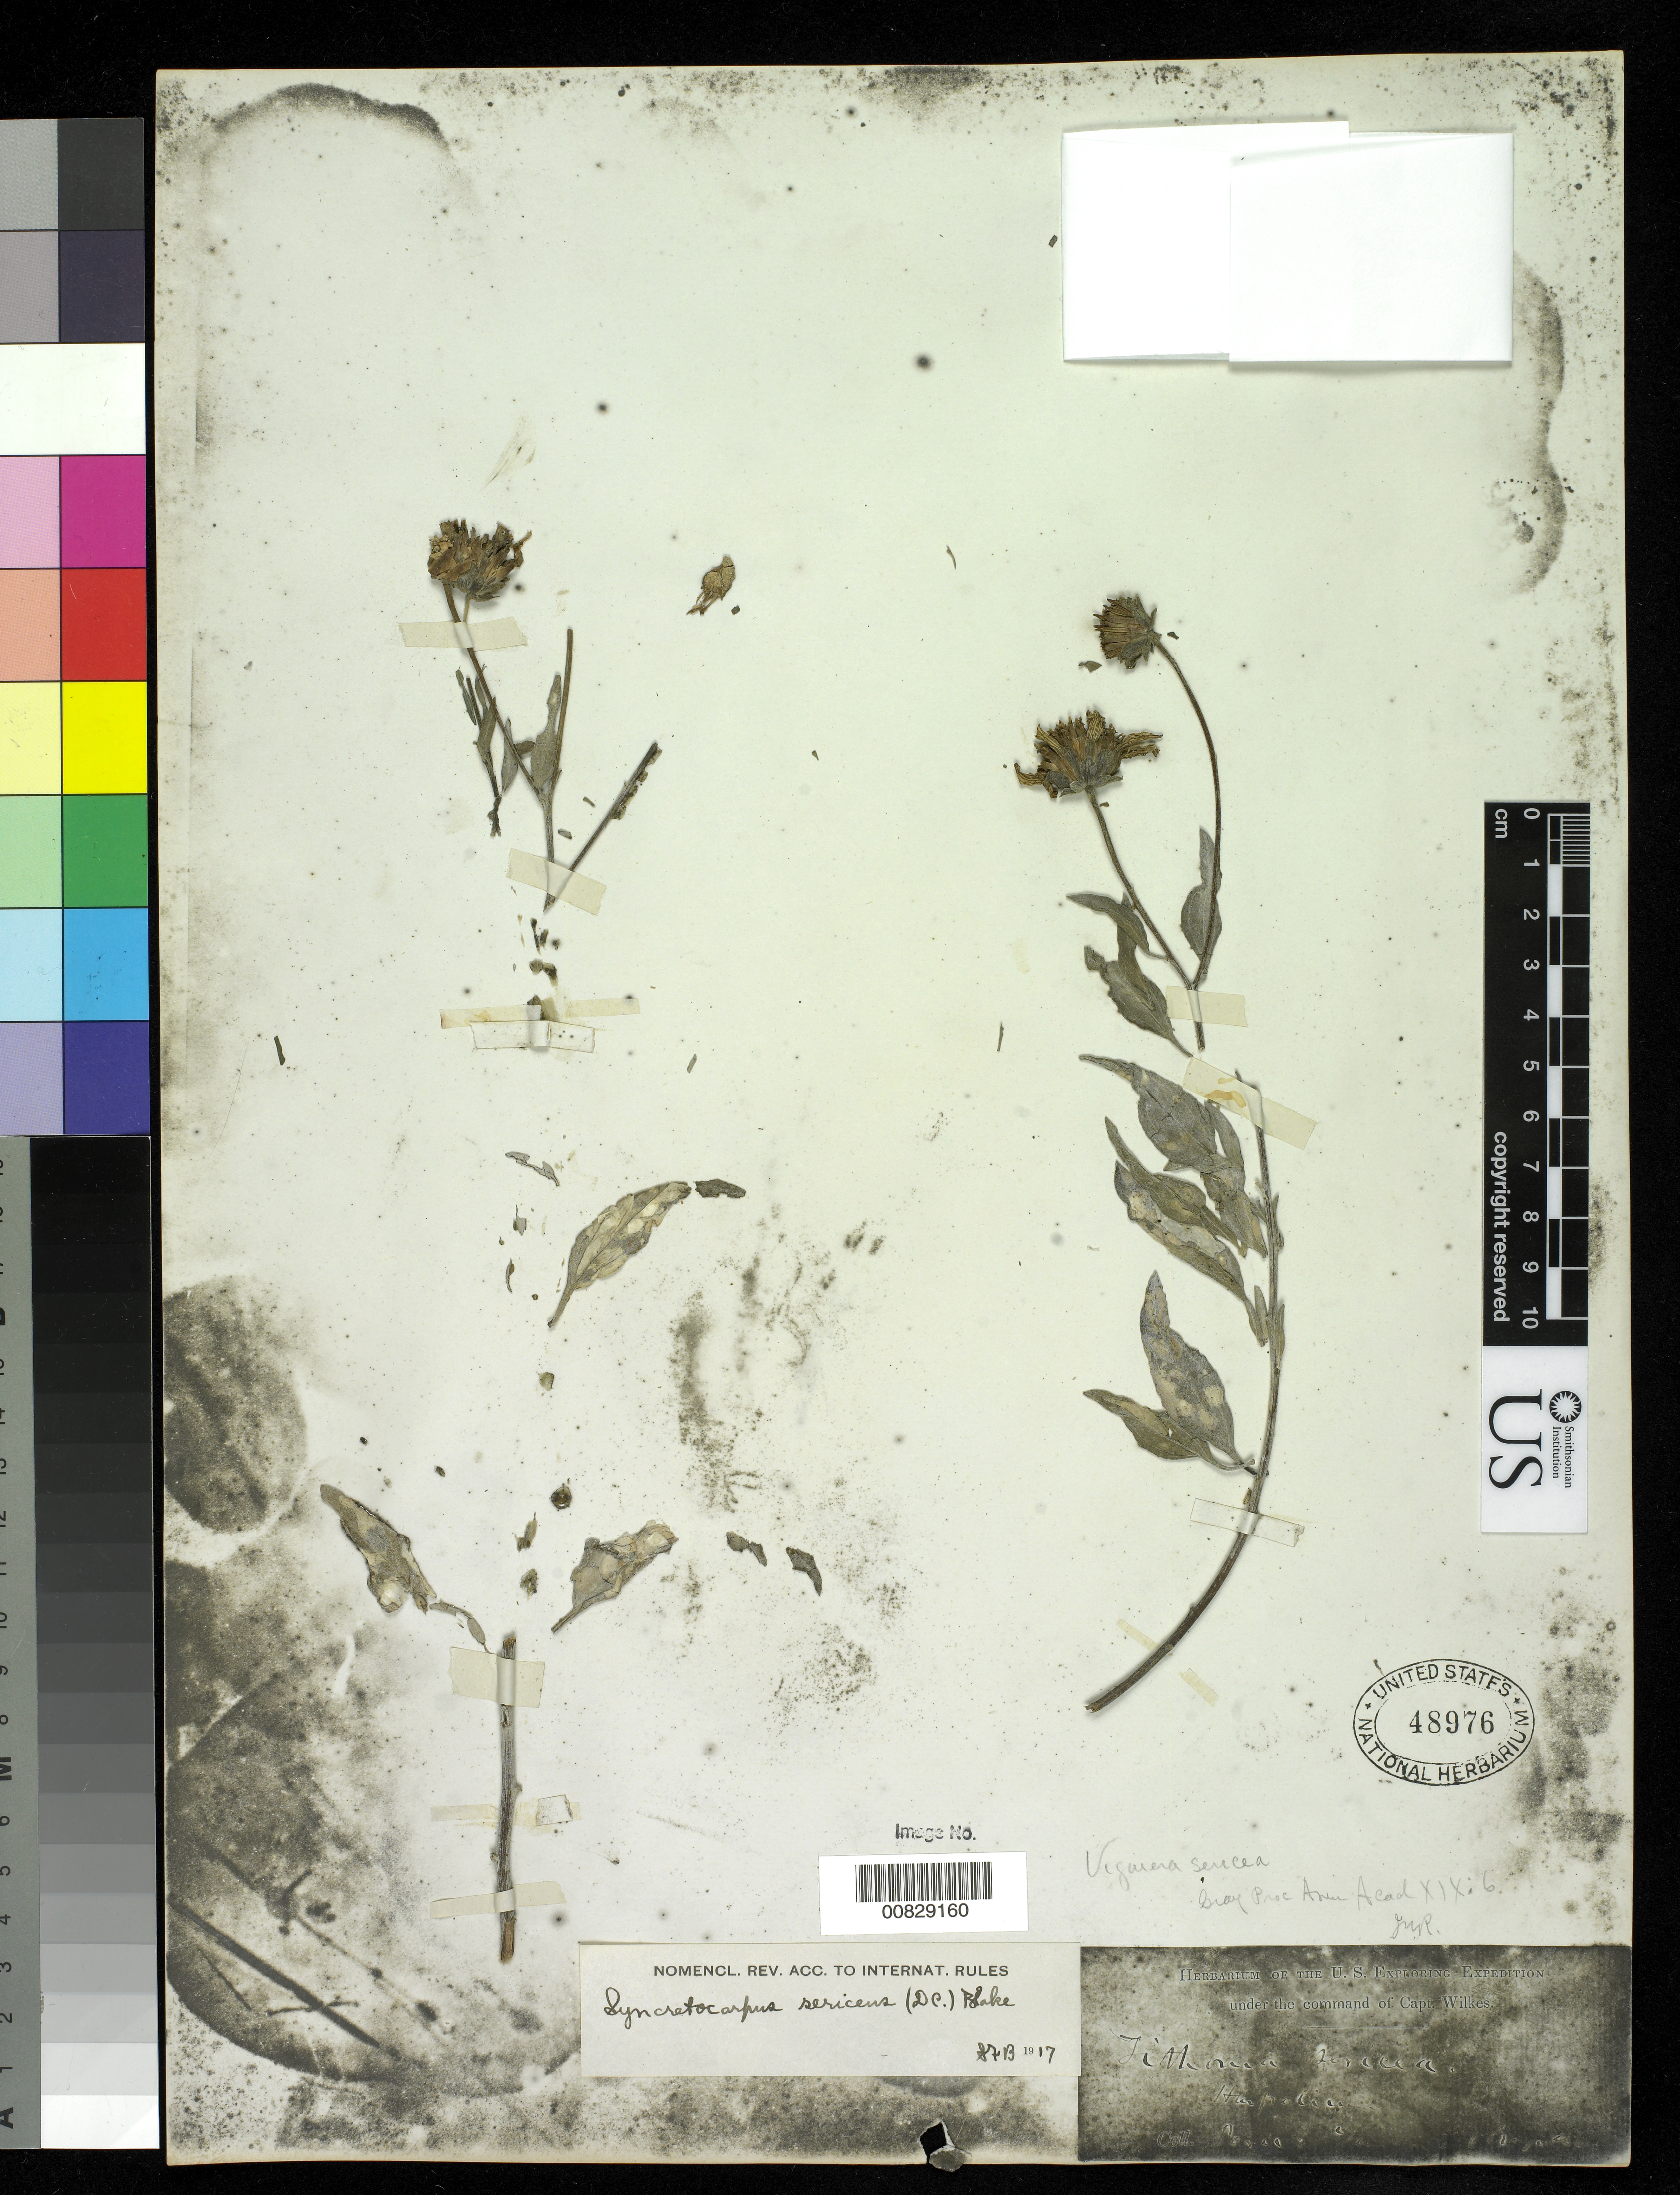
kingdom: Plantae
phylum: Tracheophyta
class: Magnoliopsida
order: Asterales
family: Asteraceae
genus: Syncretocarpus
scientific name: Syncretocarpus sericeus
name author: S.F. Blake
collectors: Wilkes Explor. Exped.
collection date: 1838/1842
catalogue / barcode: US 48976